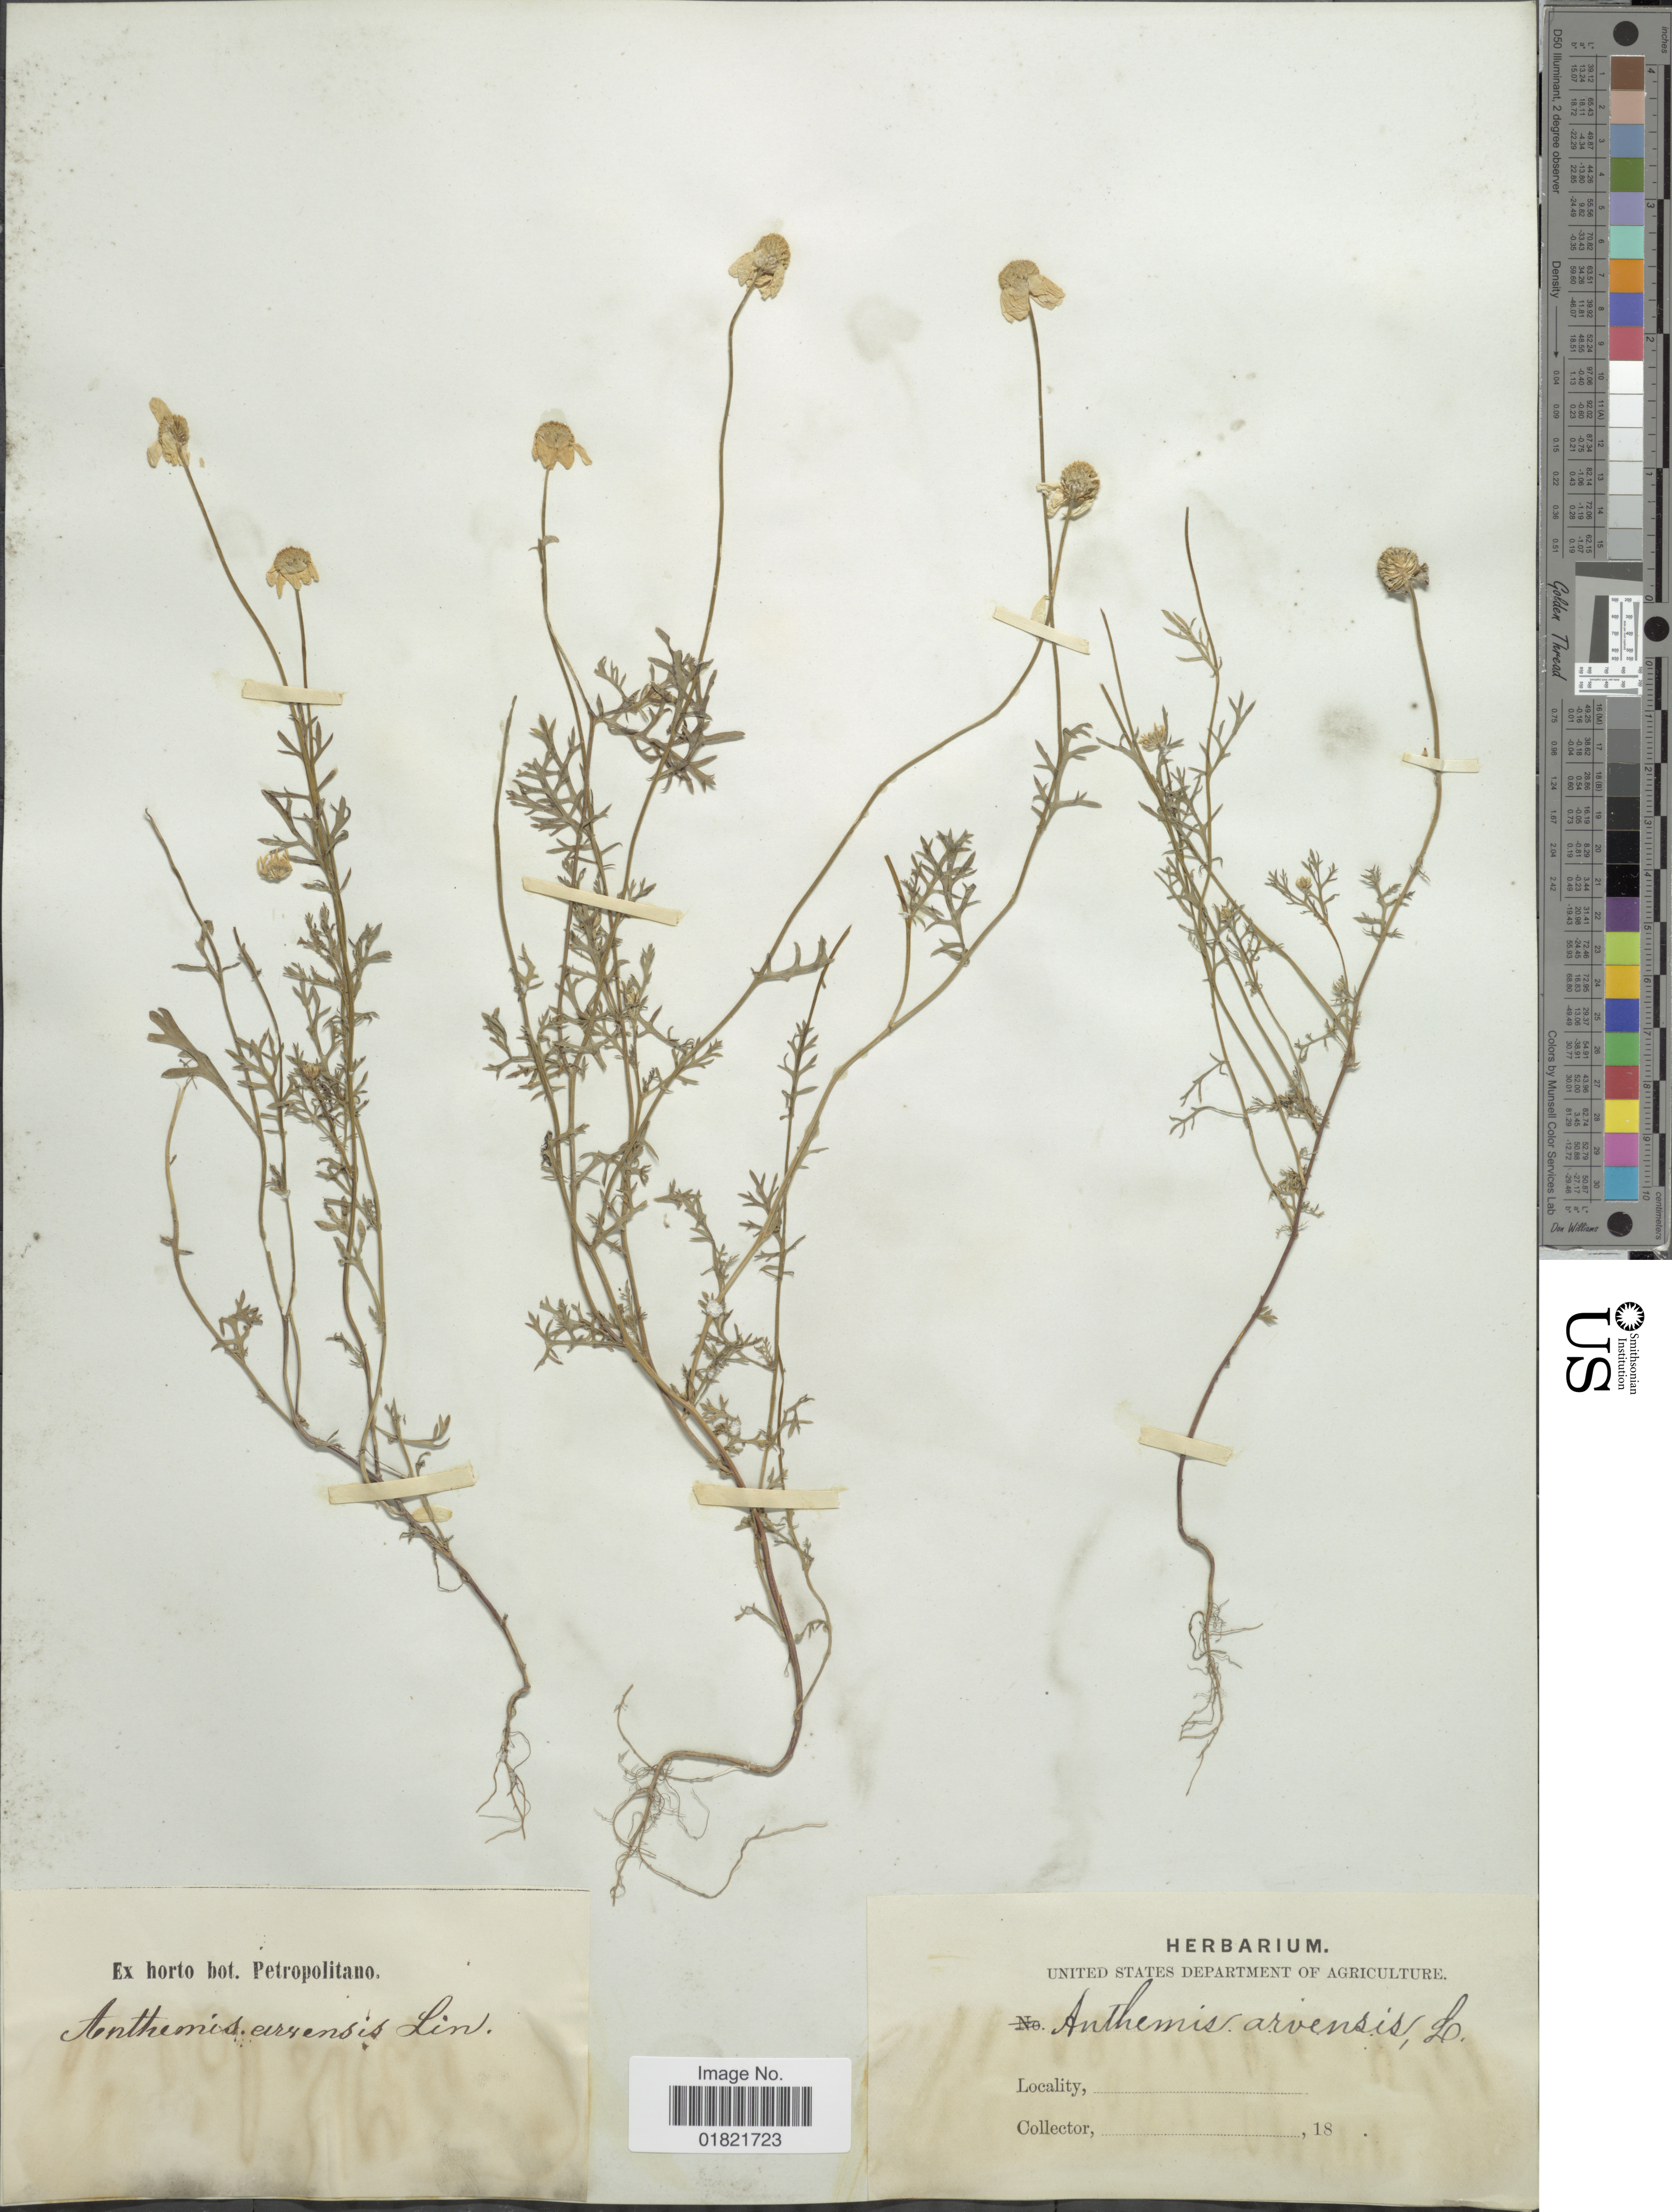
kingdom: Plantae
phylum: Tracheophyta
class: Magnoliopsida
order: Asterales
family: Asteraceae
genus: Anthemis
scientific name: Anthemis arvensis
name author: L.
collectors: ex Horto Bot. Petropolitano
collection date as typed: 18